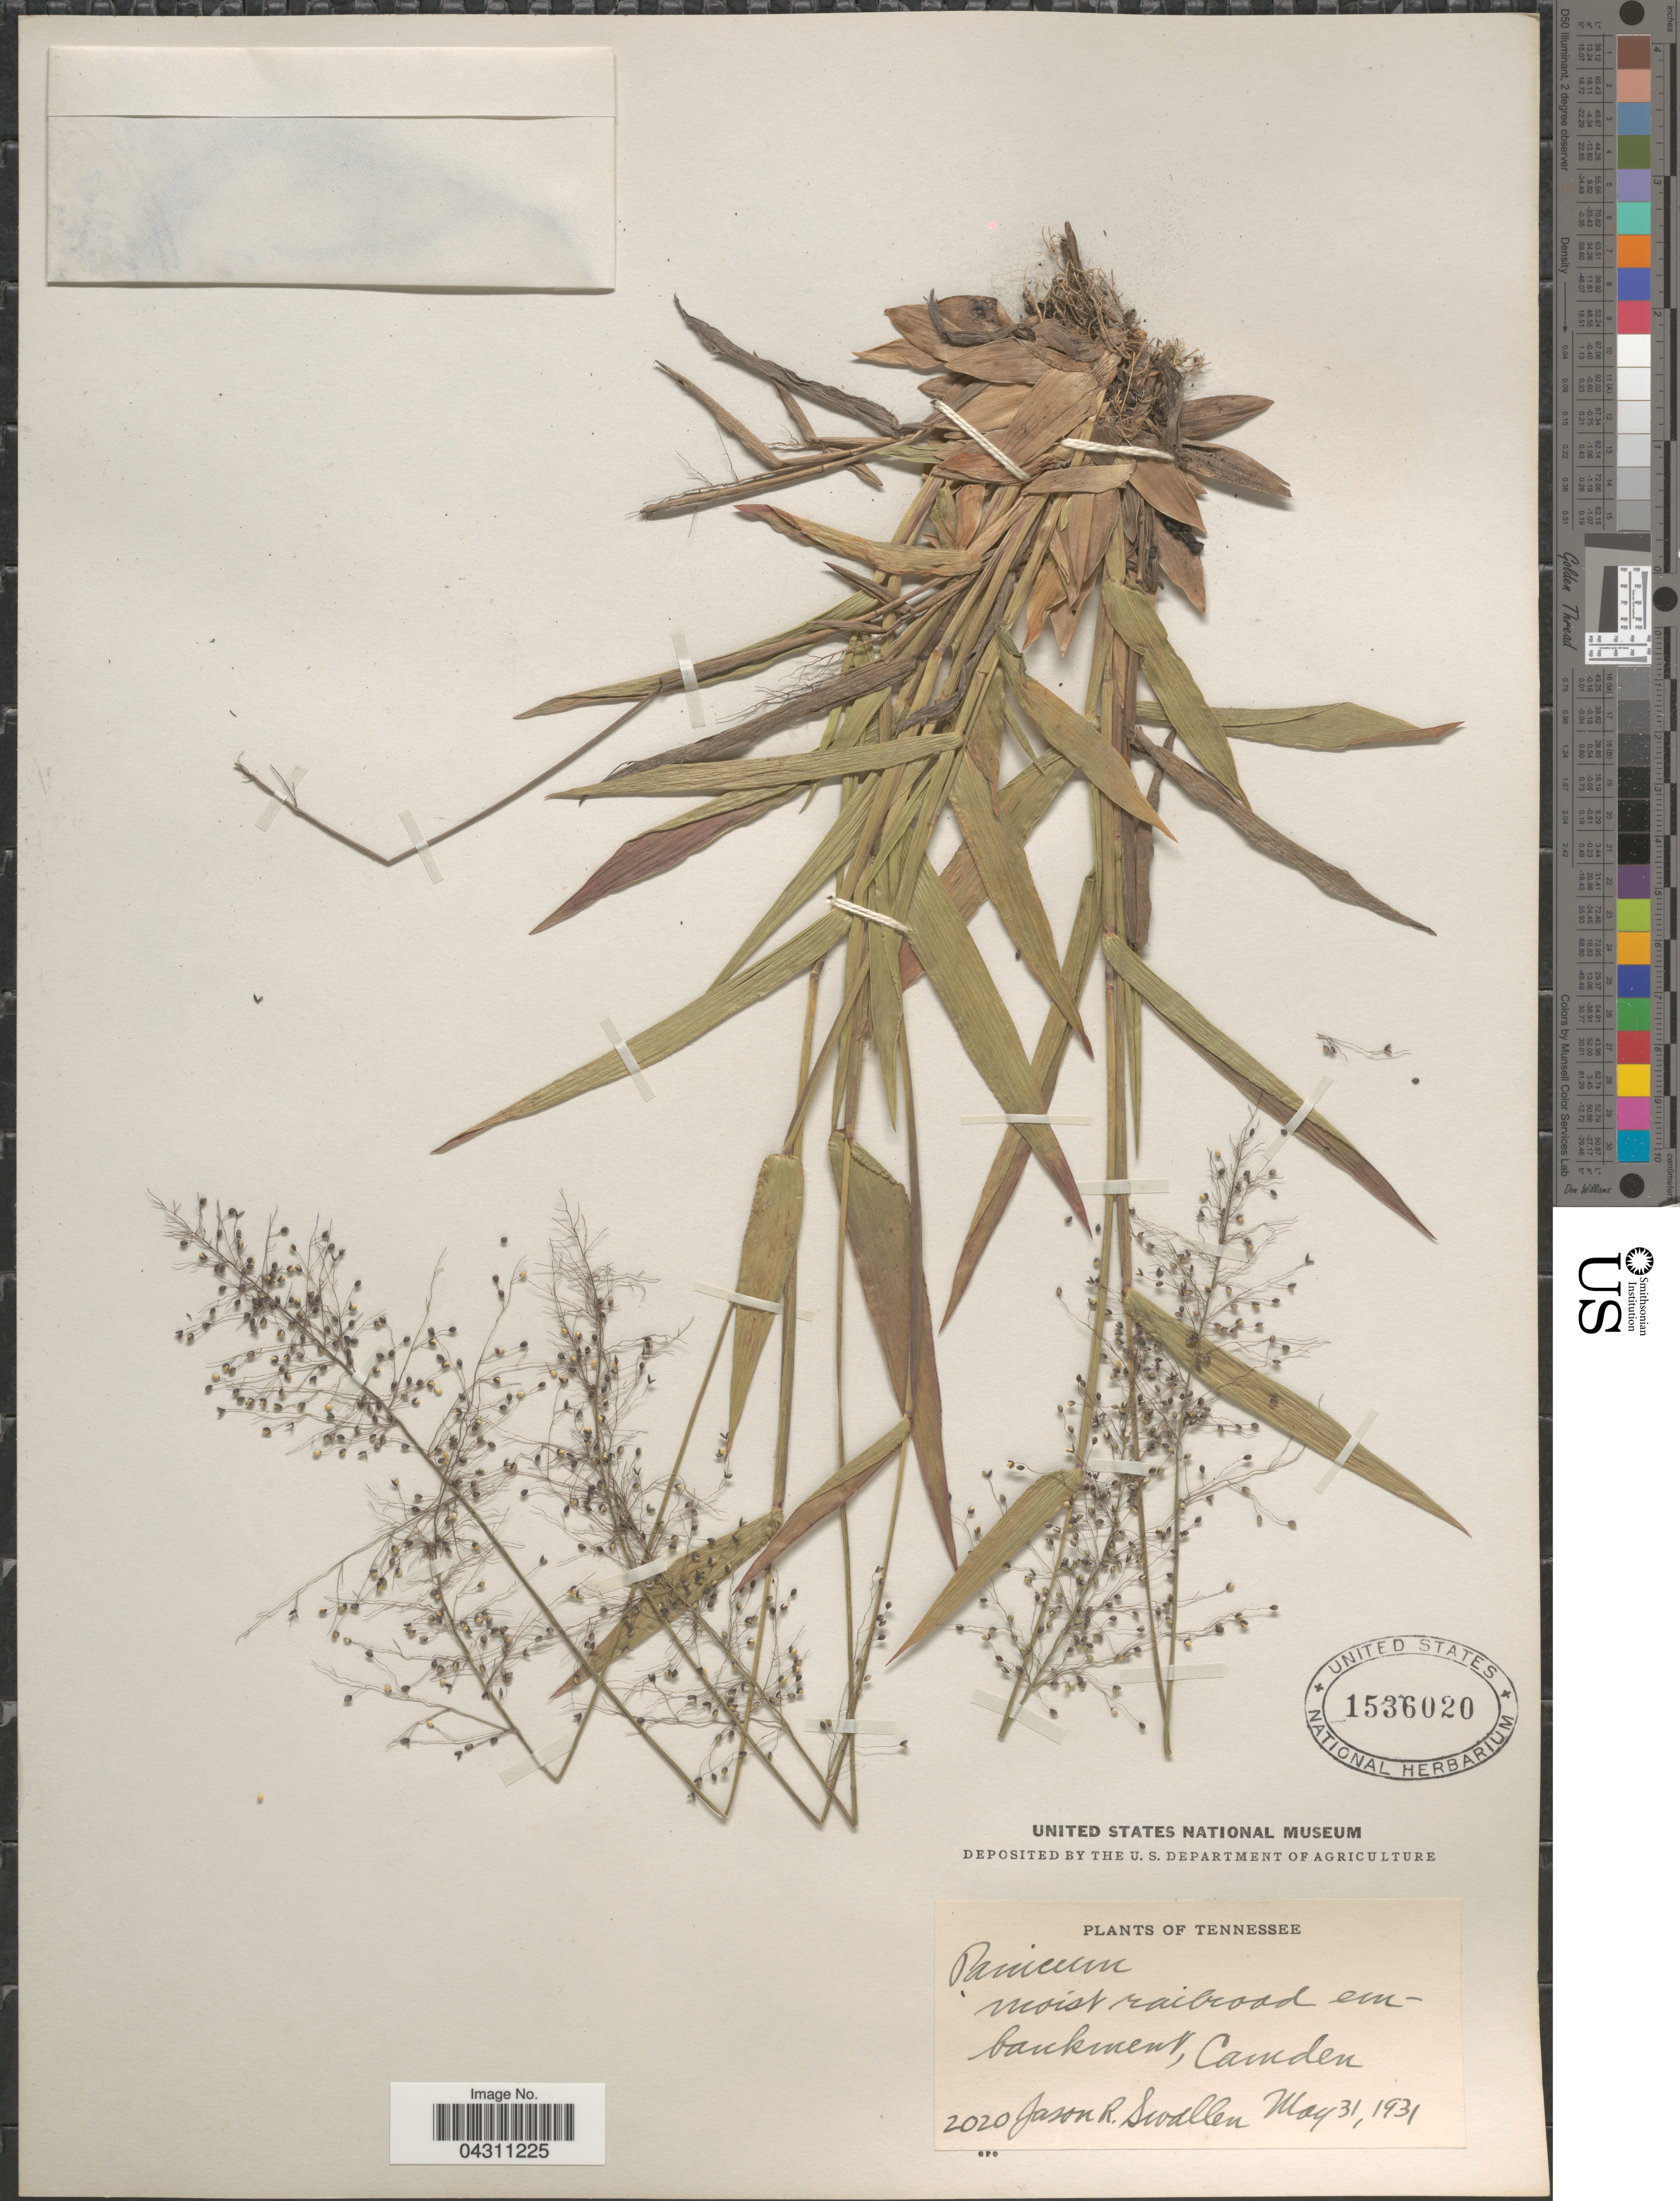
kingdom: Plantae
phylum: Tracheophyta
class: Liliopsida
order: Poales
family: Poaceae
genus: Dichanthelium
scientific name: Dichanthelium sphaerocarpon var. sphaerocarpon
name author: (Elliott) Gould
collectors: J. R. Swallen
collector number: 2020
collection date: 1931-05-31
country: United States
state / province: Tennessee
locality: Moist railroad embankment, Camden.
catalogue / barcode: US 1536020